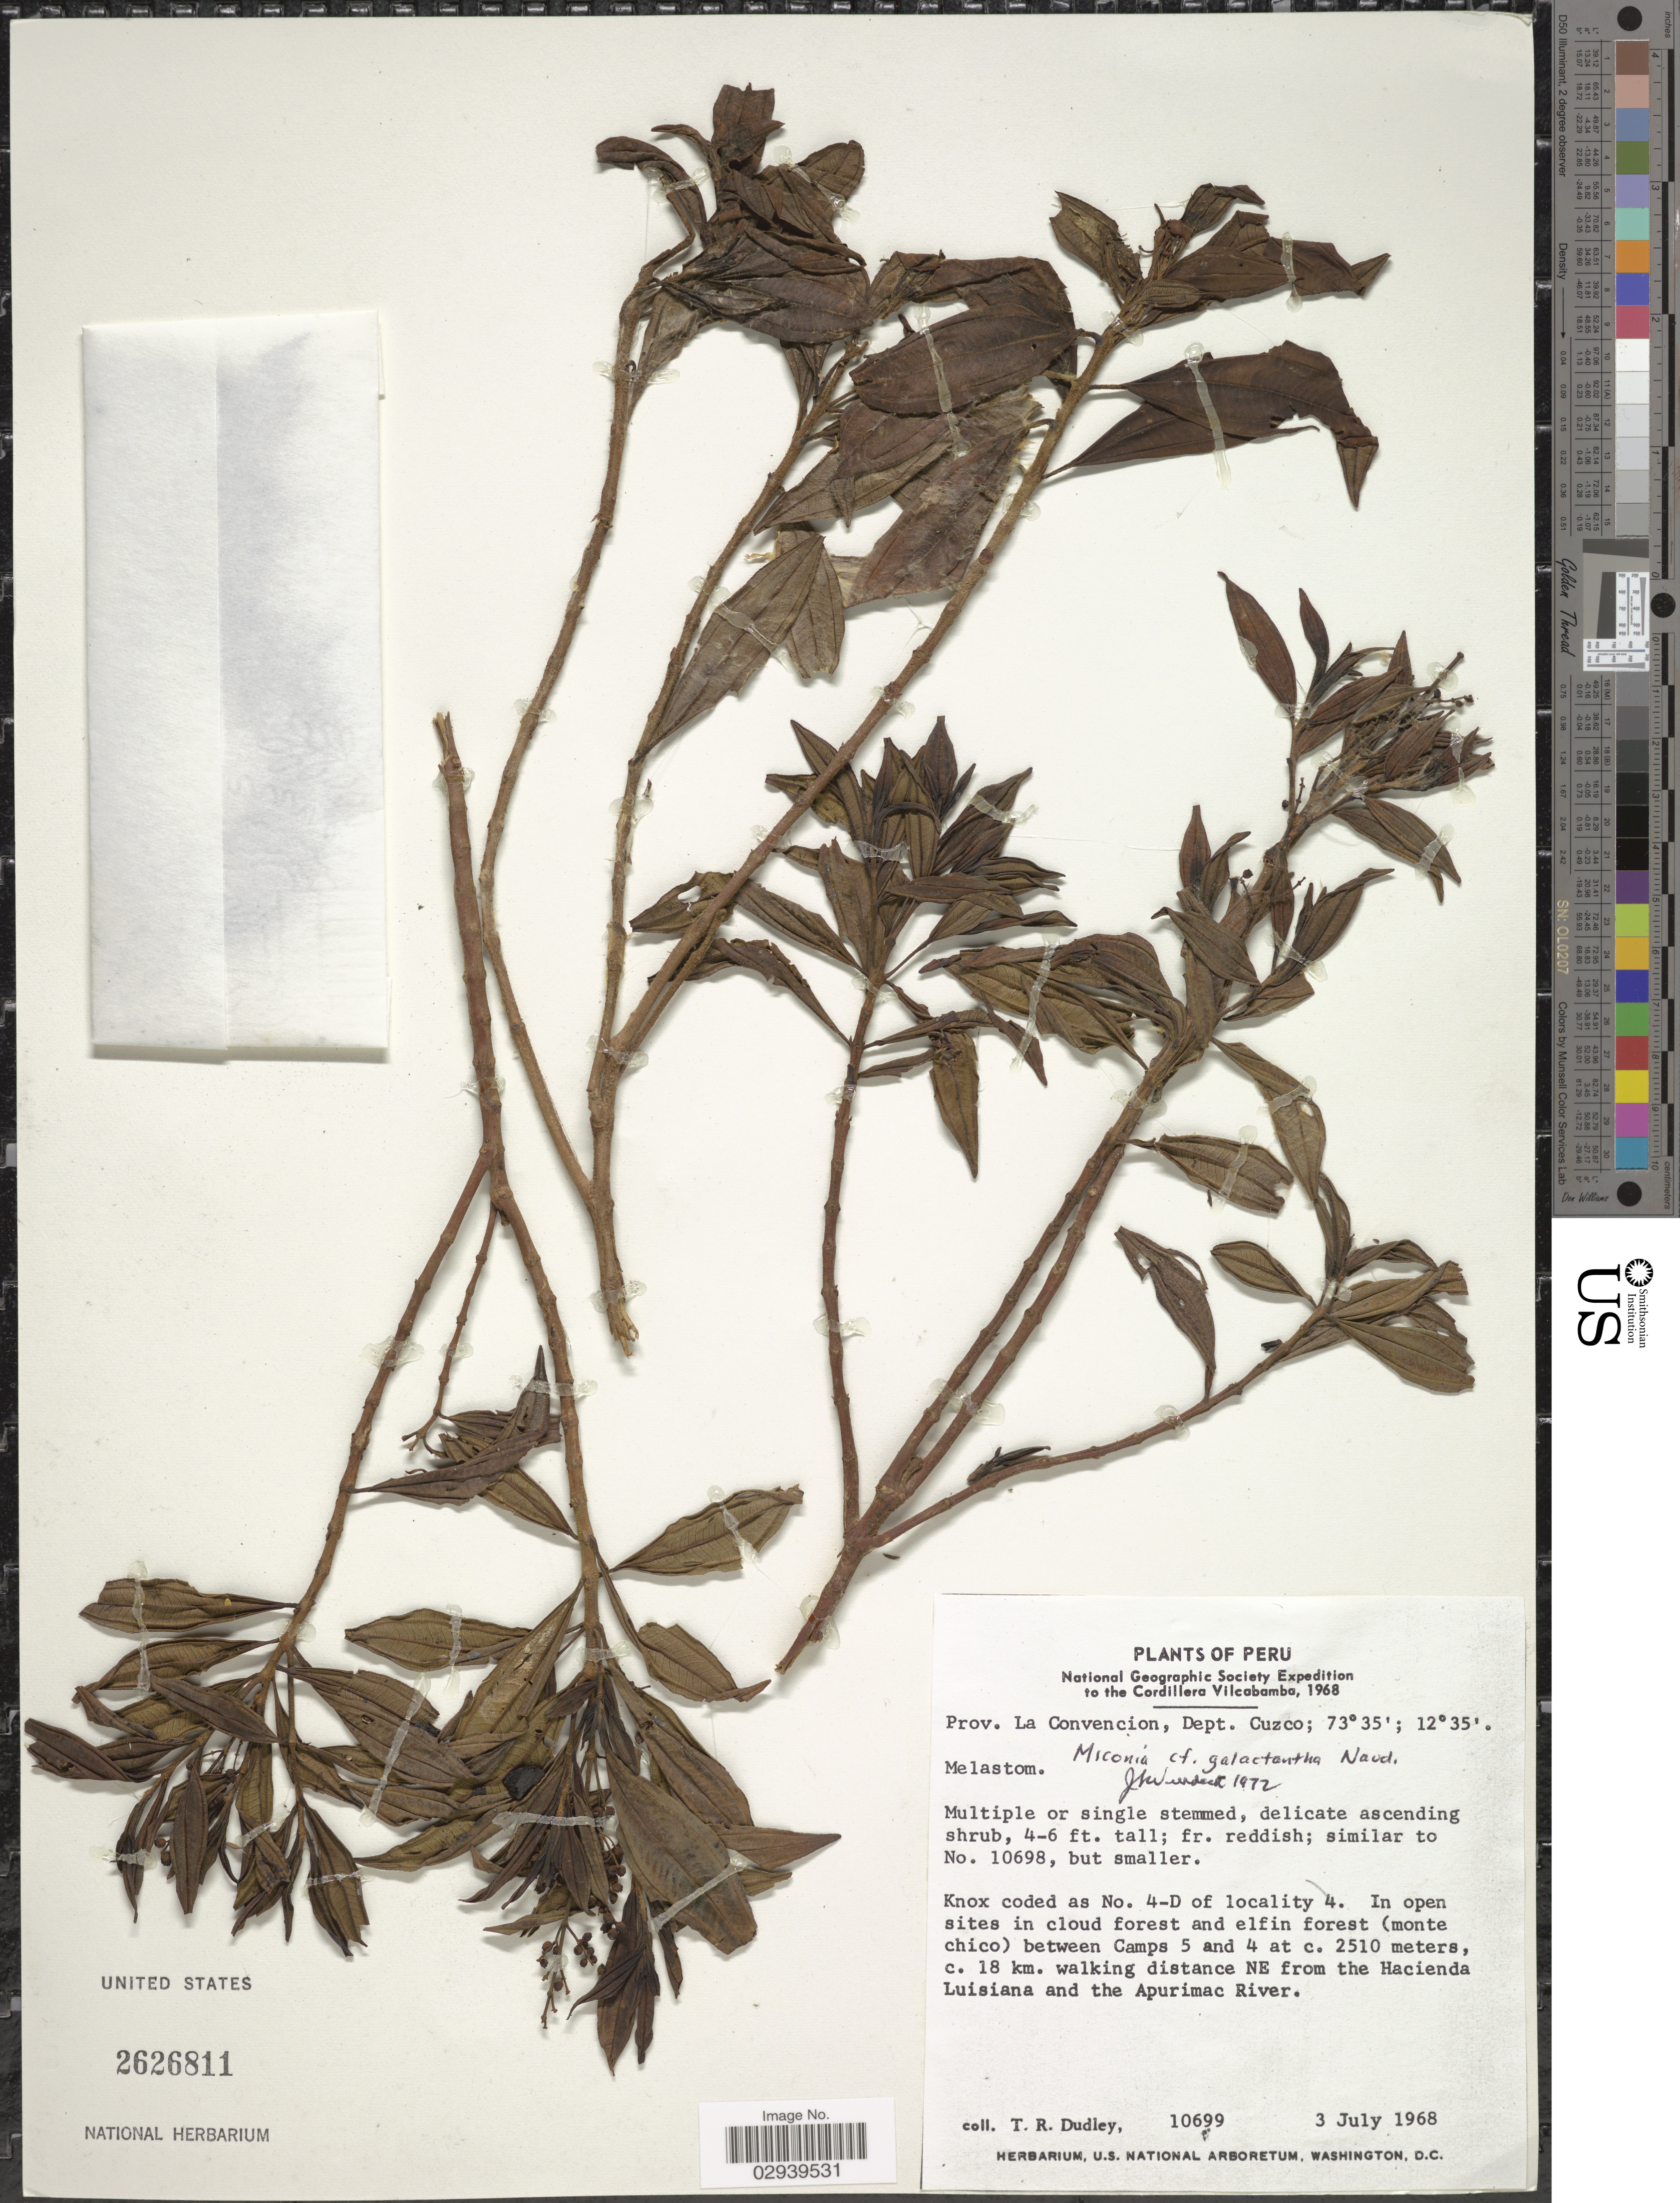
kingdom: Plantae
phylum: Tracheophyta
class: Magnoliopsida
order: Myrtales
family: Melastomataceae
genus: Miconia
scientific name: Miconia galactantha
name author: Naudin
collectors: T. R. Dudley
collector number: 10699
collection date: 1968-07-03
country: Peru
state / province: Cusco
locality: Cordillera Vilcabamba, Prov. La Convencion; Dept. Cuzco, In open sites in cloud forest and elfin forest (monte chico) between Camps 5 and 4 at c. 18 km. walking distance NE from the Hacienda Luisiana and the Apurimac River.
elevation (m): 2510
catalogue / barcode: US 2626811